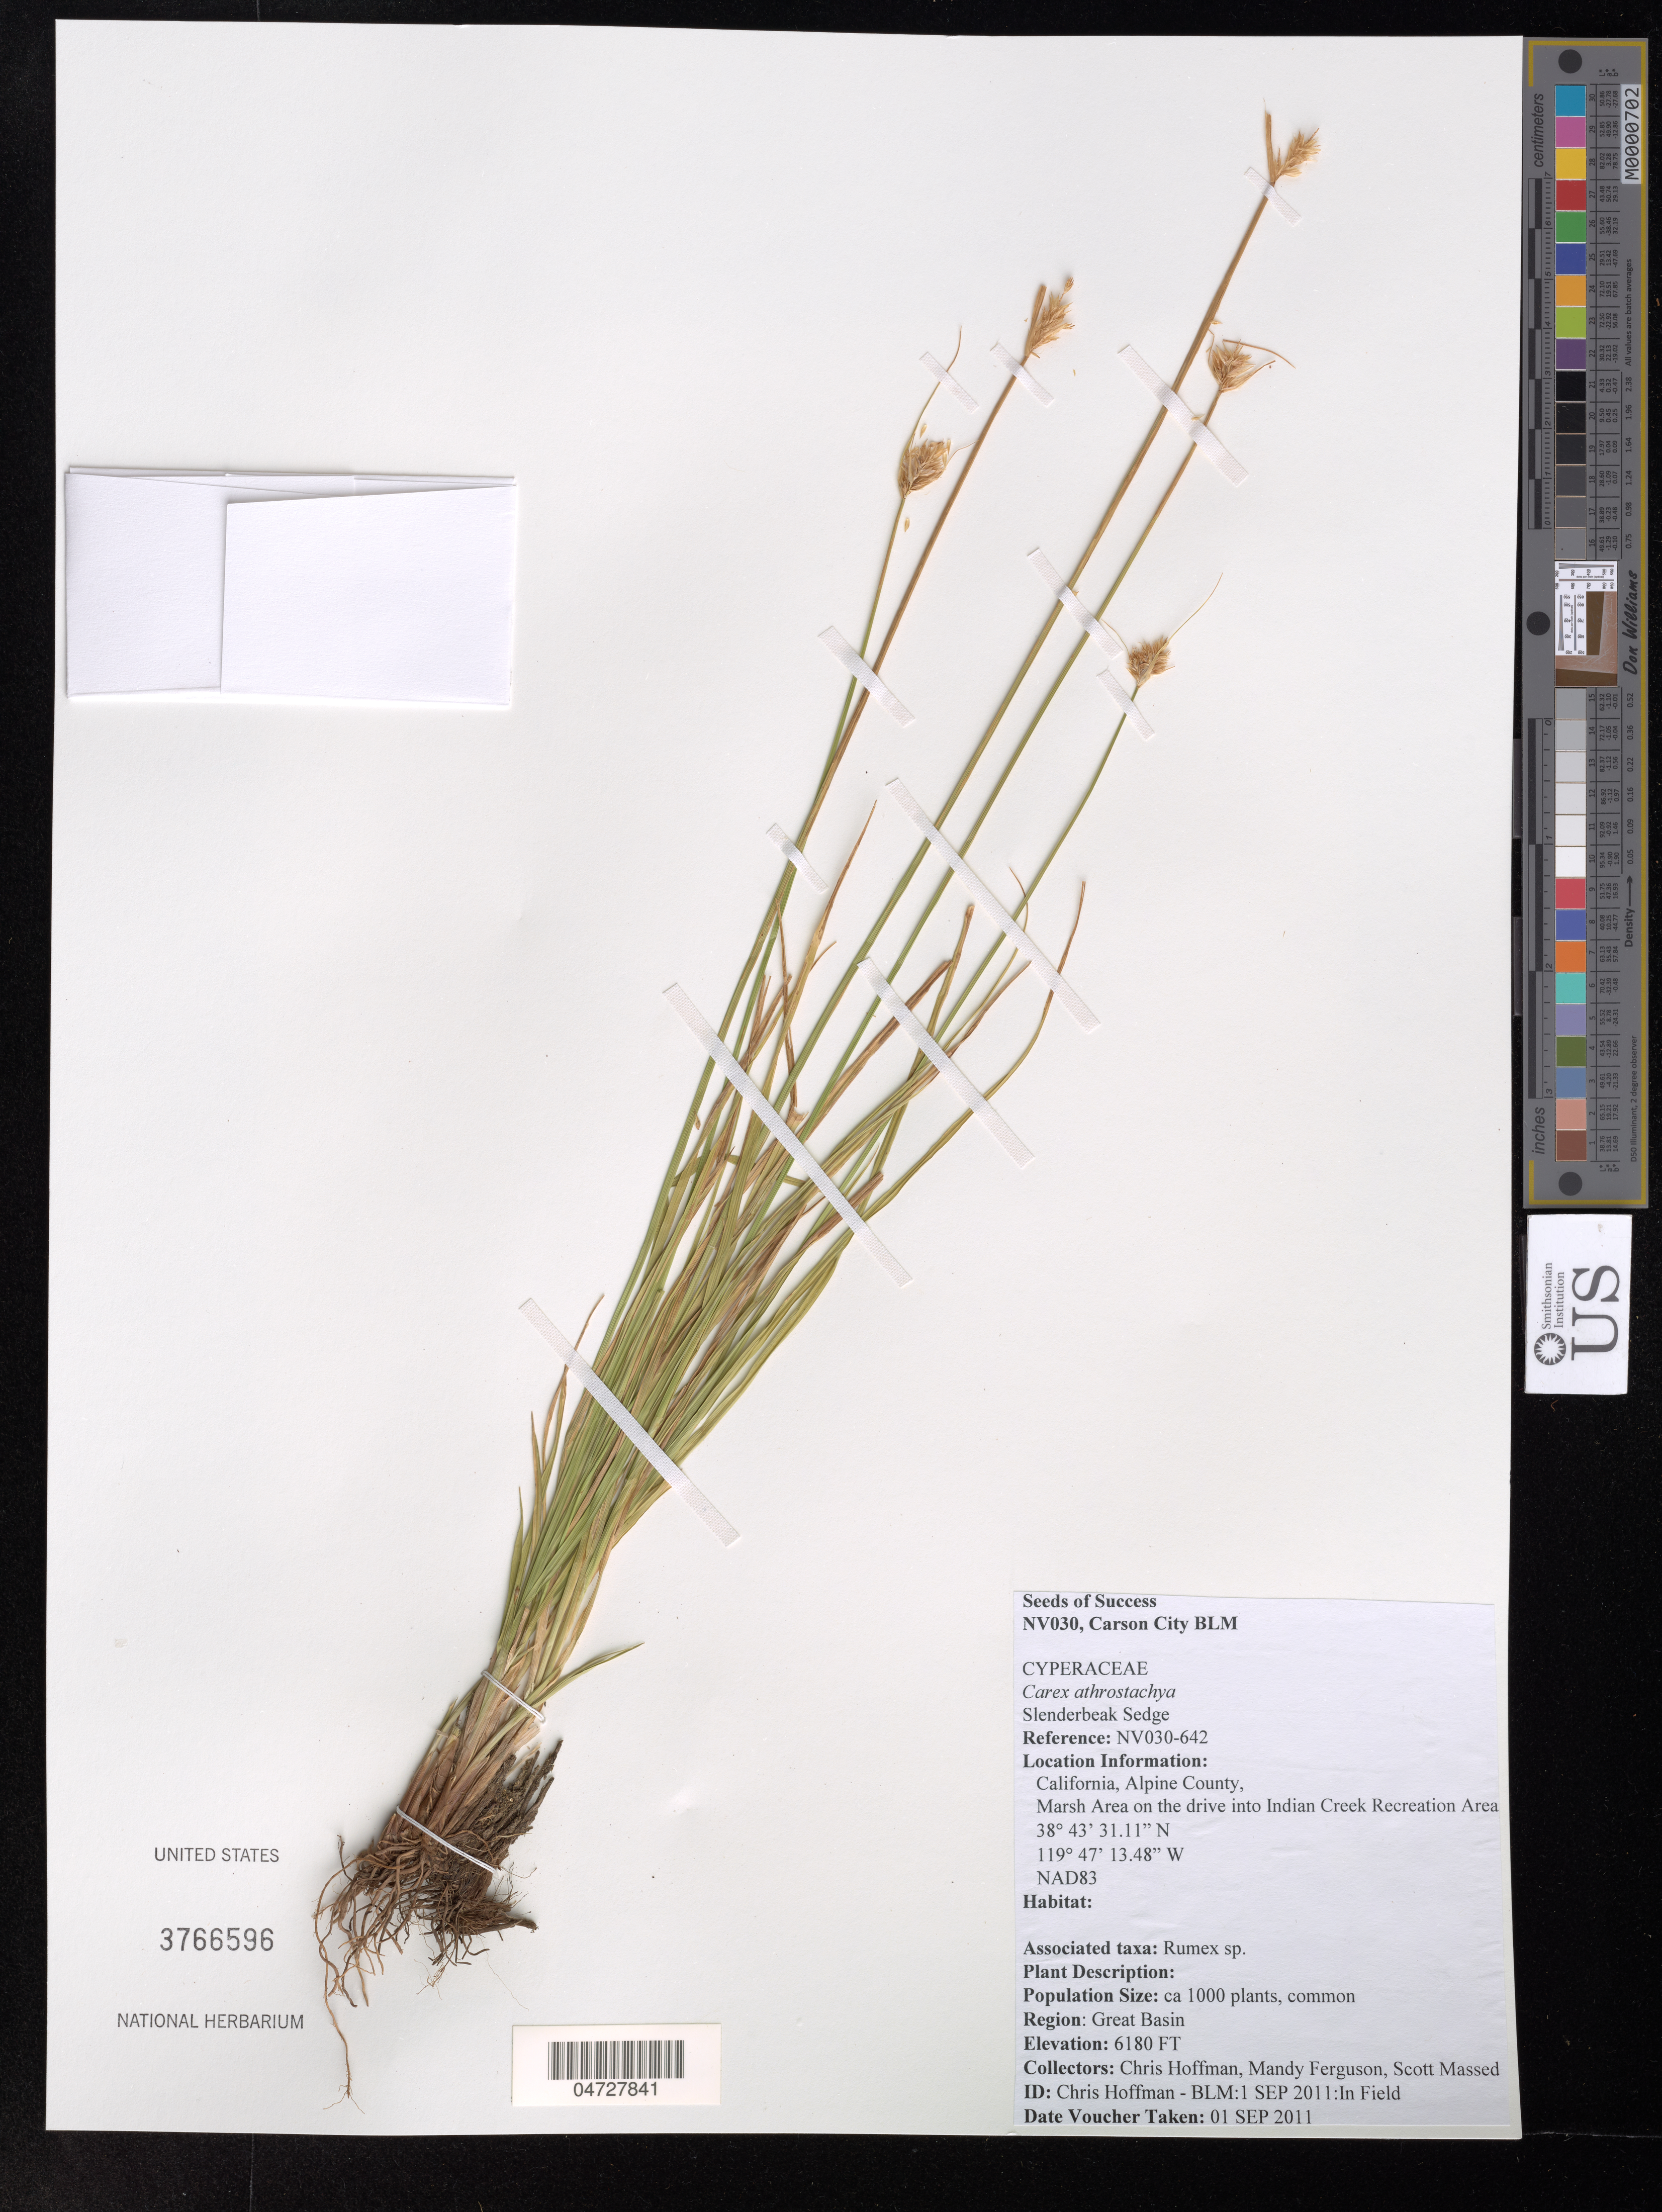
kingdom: Plantae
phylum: Tracheophyta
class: Liliopsida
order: Poales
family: Cyperaceae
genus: Carex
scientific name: Carex athrostachya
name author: Olney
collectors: C. Hoffman, M. Ferguson & S. Massed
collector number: NV030-642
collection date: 2011-09-01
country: United States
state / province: California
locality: Alpine County, Marsh Area on the drive into Indian Creek Recreation Area.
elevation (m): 1884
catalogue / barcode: US 3766596